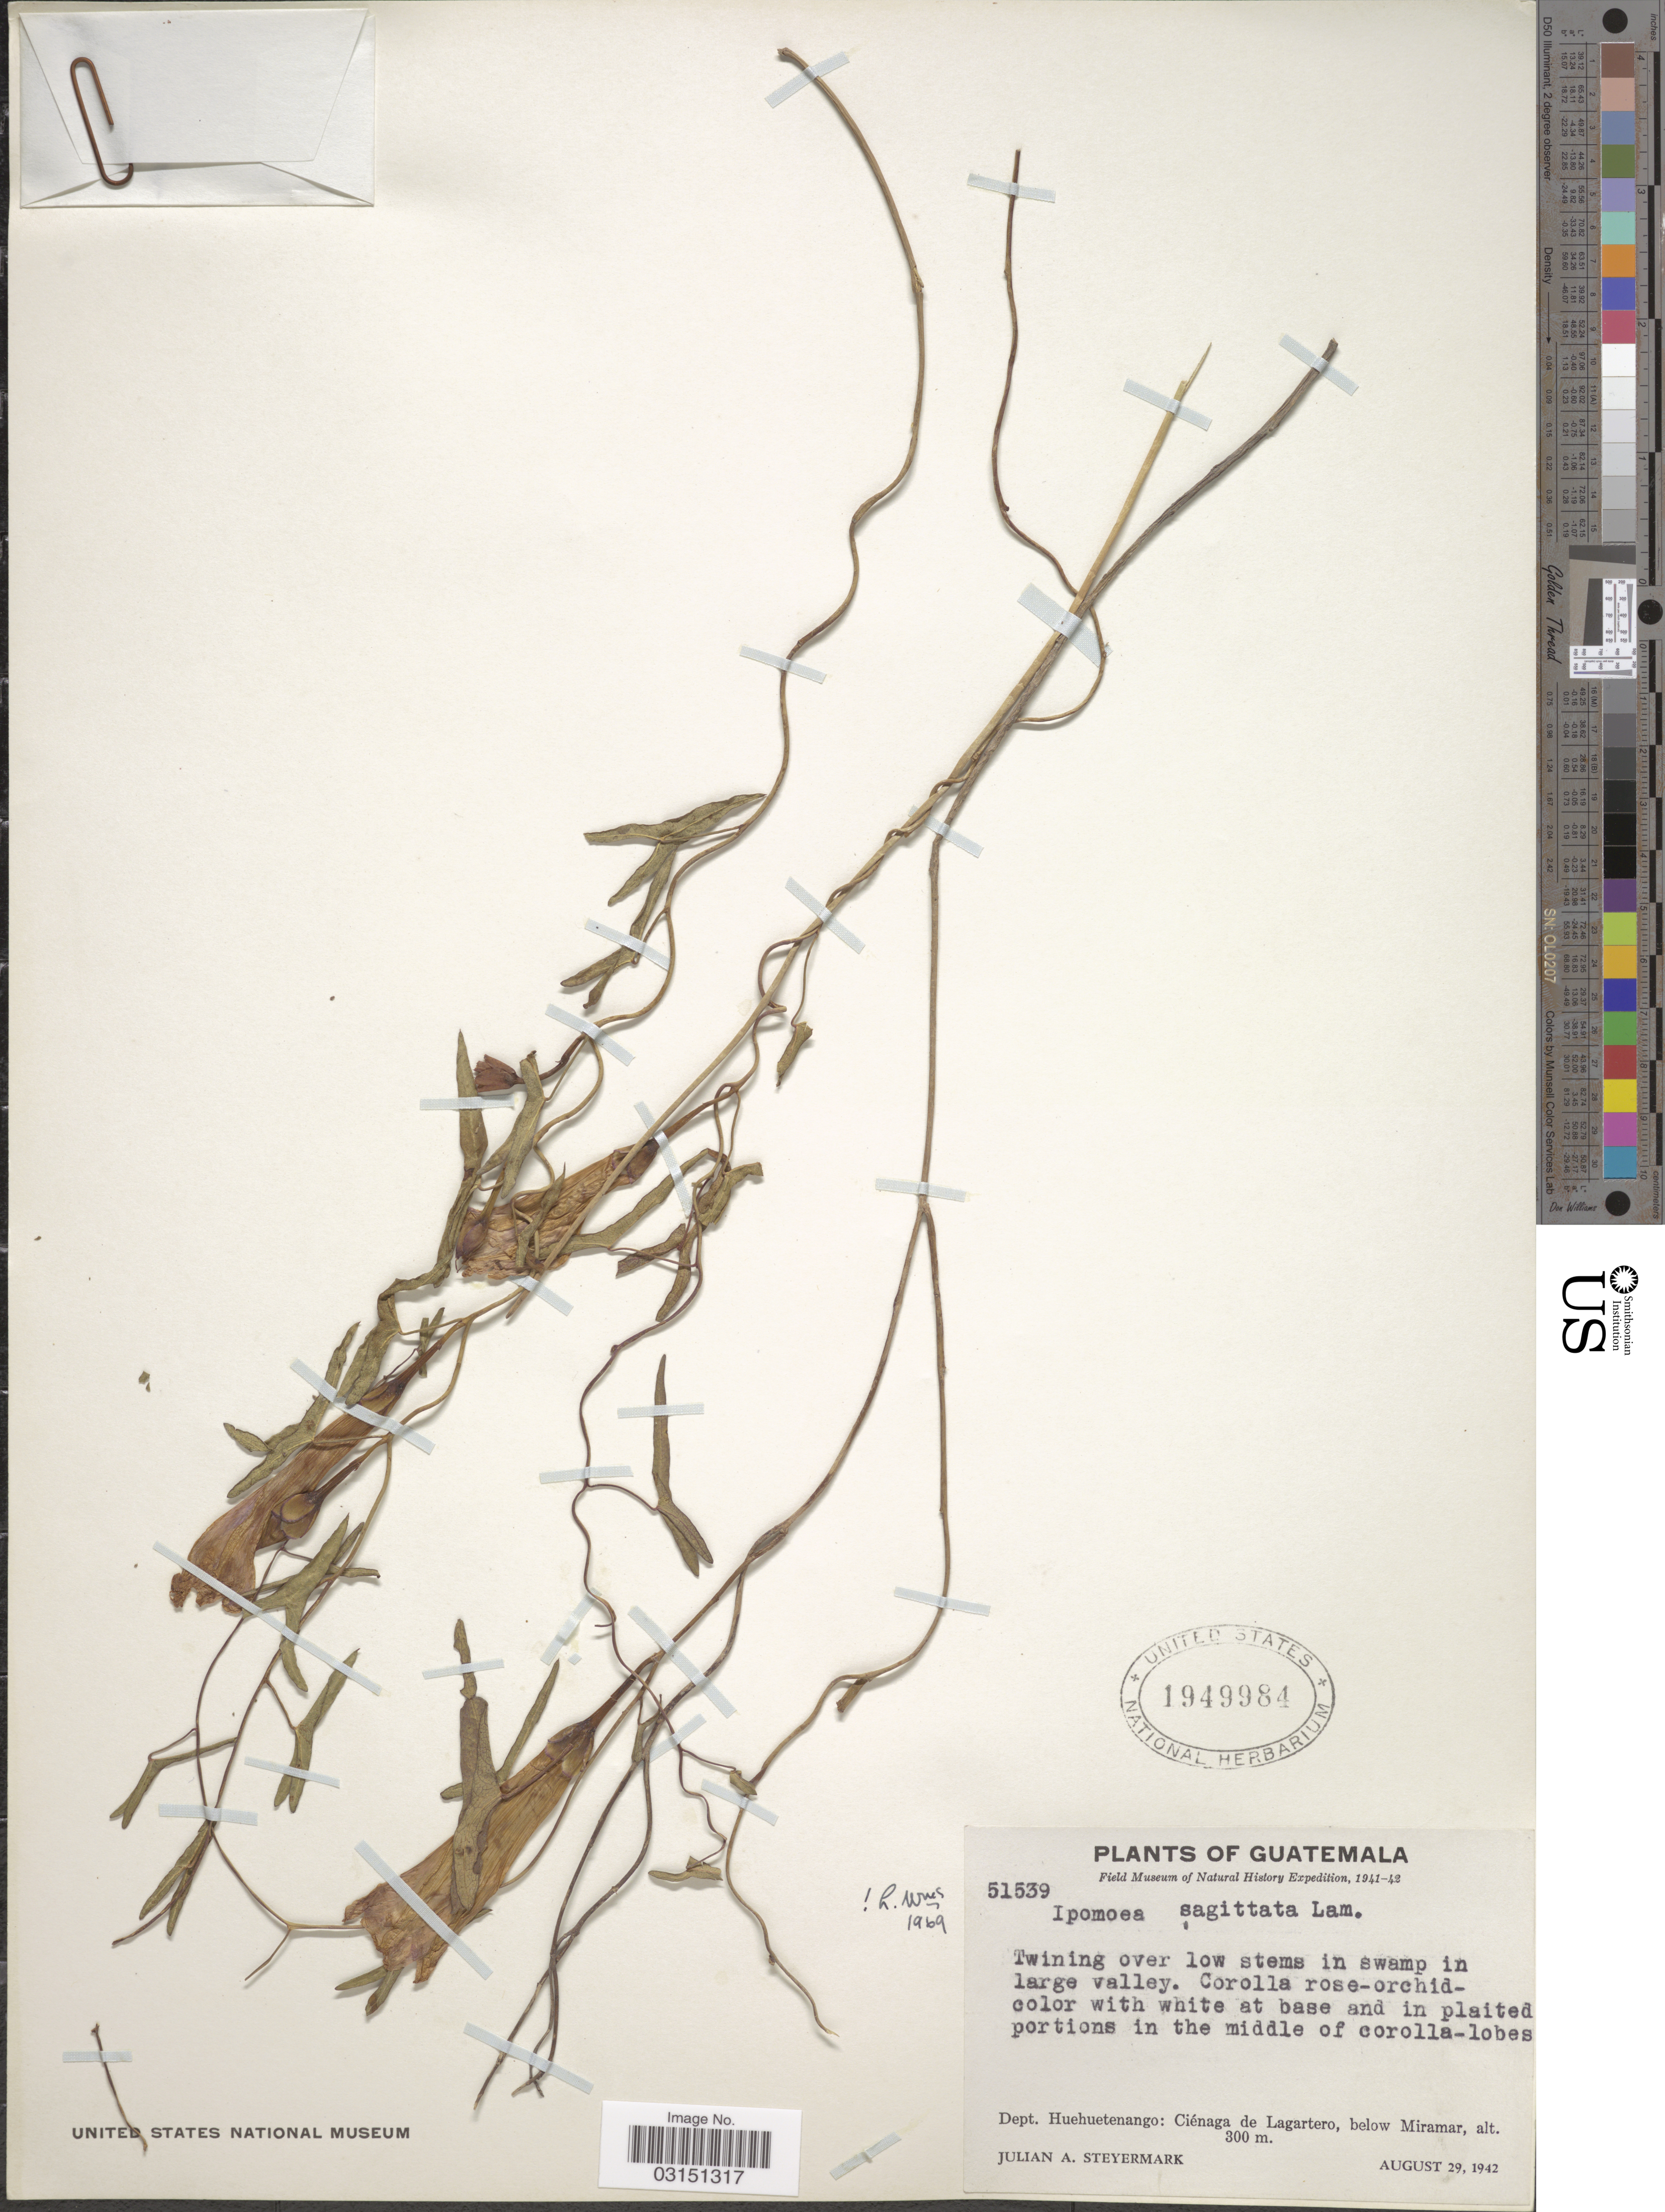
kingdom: Plantae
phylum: Tracheophyta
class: Magnoliopsida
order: Solanales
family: Convolvulaceae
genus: Ipomoea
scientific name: Ipomoea sagittata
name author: Poir.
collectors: J. Steyermark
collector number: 51539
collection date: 1942-08-29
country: Guatemala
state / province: Huehuetenango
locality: Dept. Huehuetenango: Ciénaga de Lagartero, below Miramar.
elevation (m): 300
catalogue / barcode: US 1949984